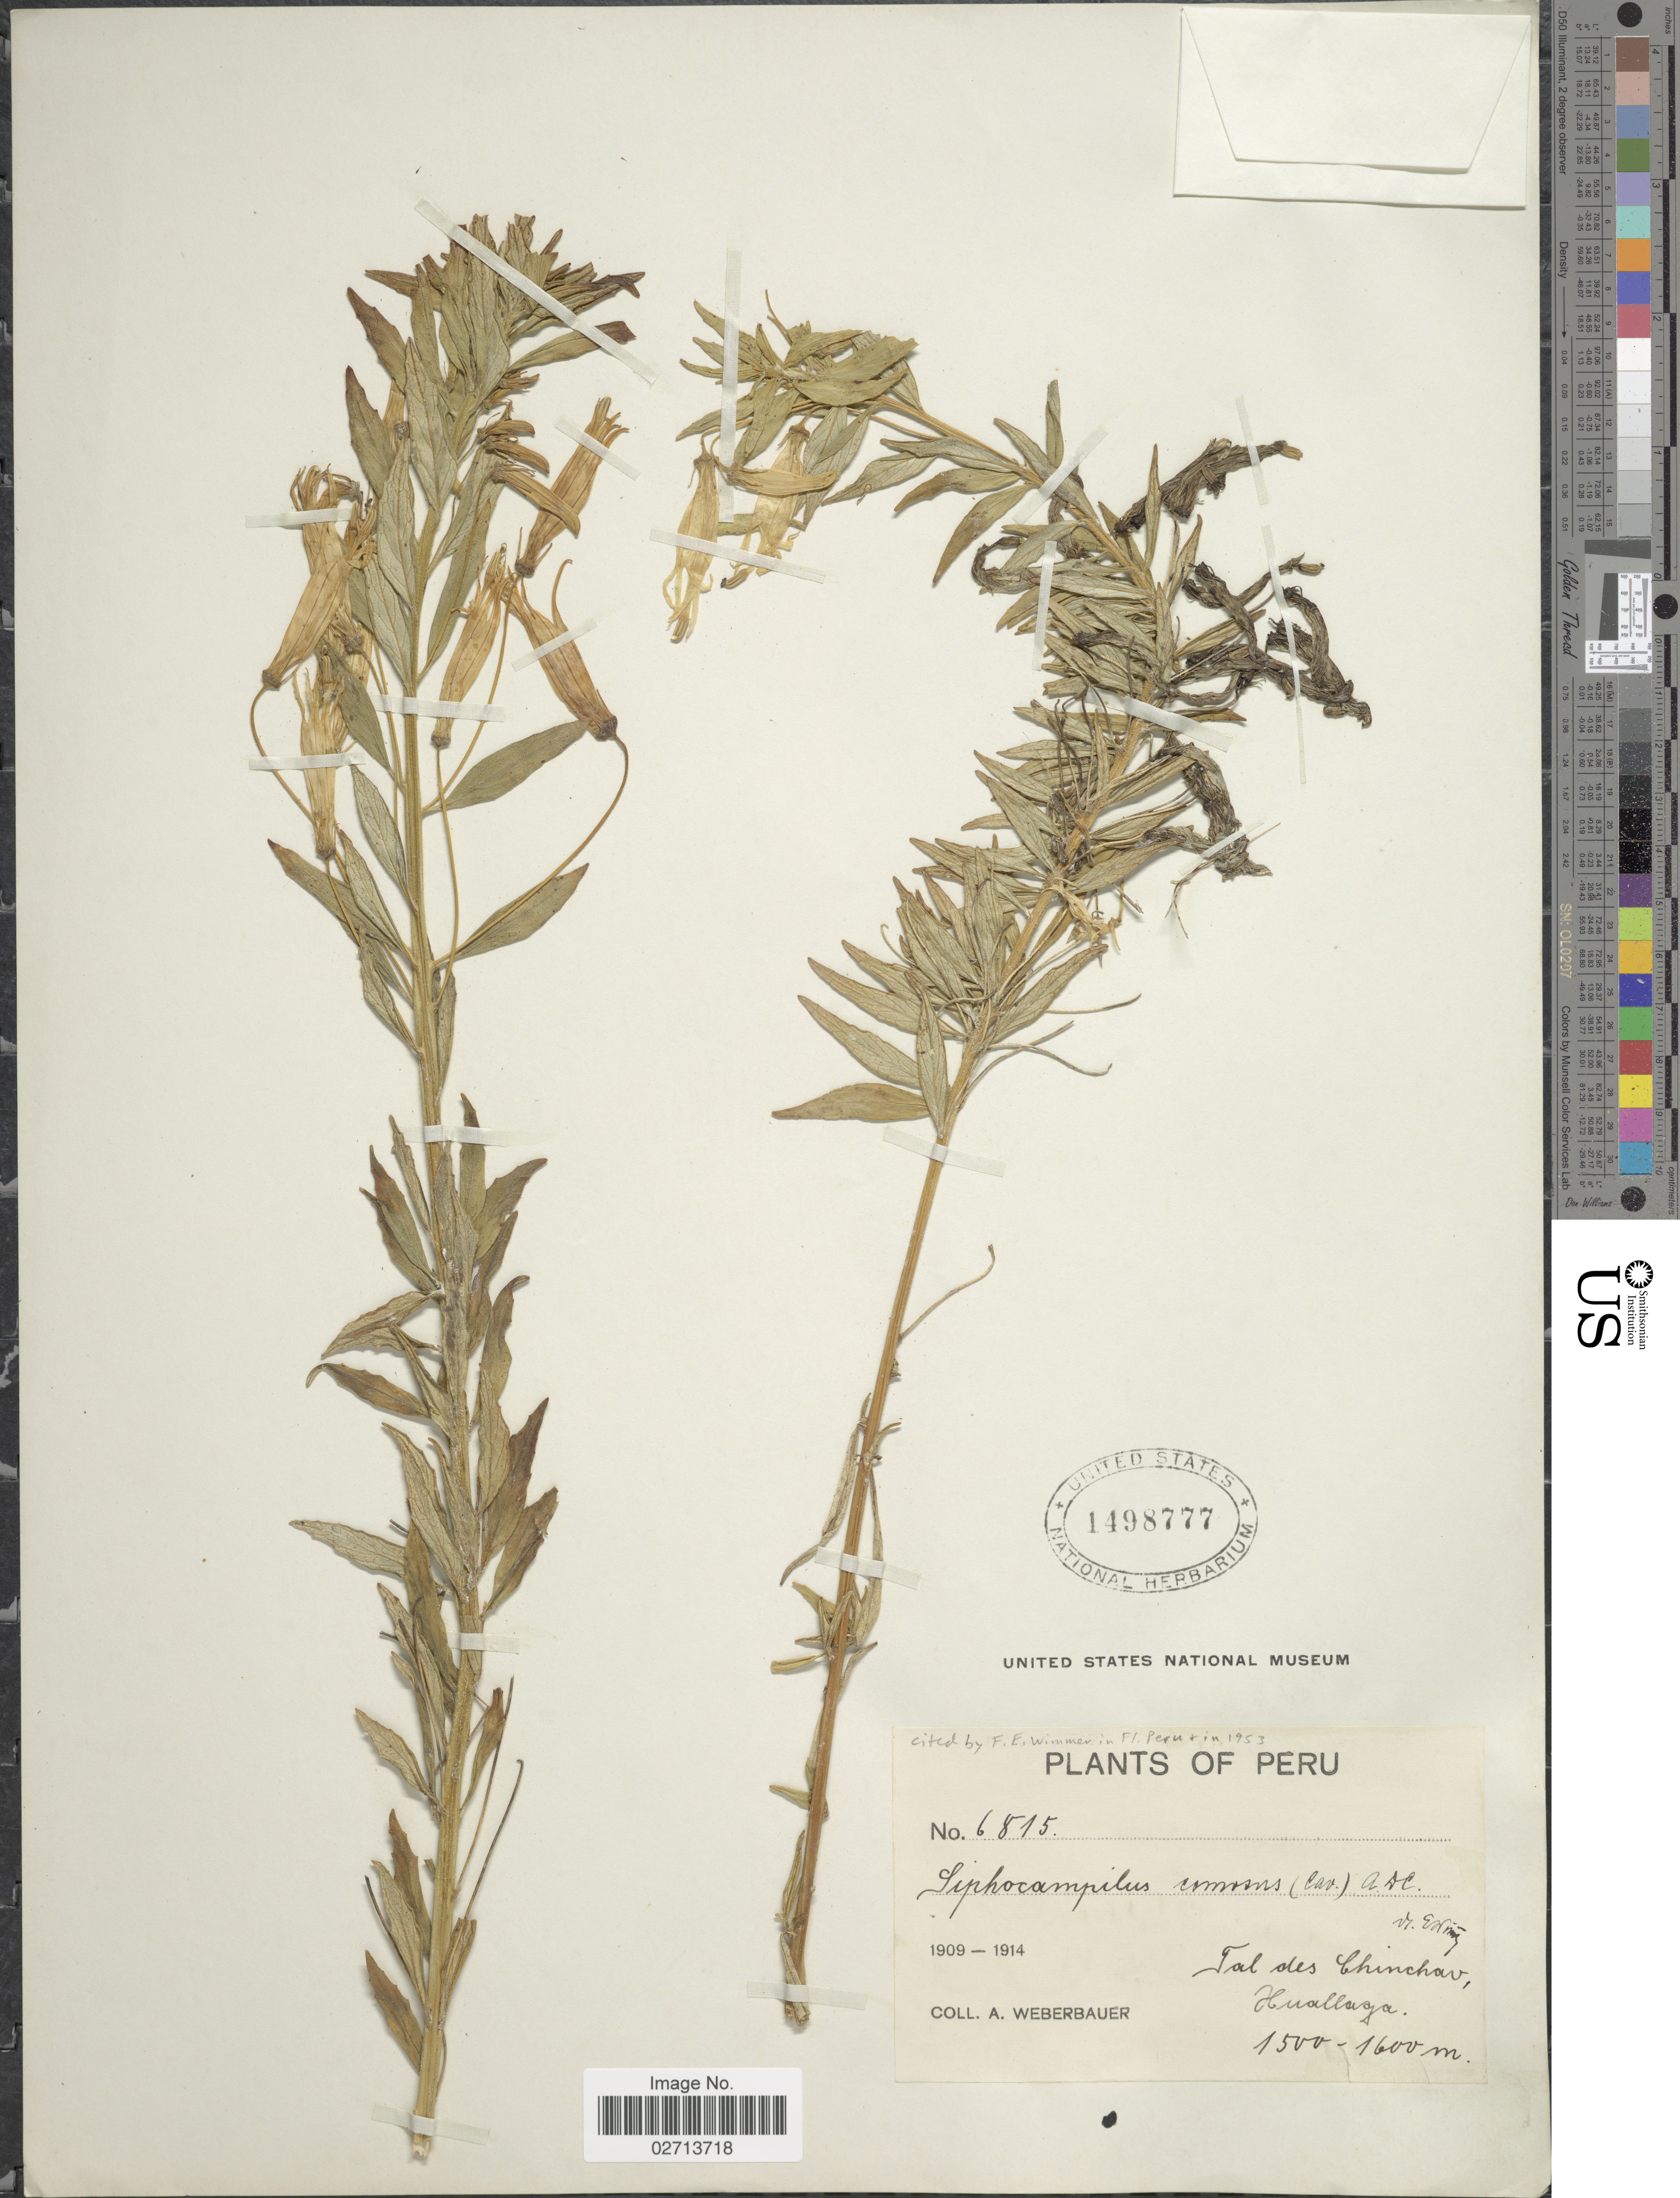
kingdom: Plantae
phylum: Tracheophyta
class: Magnoliopsida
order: Asterales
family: Campanulaceae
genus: Siphocampylus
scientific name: Siphocampylus comosus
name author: (Cav.) G. Don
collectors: A. Weberbauer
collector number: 6815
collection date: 1909/1914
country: Peru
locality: Tal des Chinchan, Huallaga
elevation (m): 1500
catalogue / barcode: US 1498777